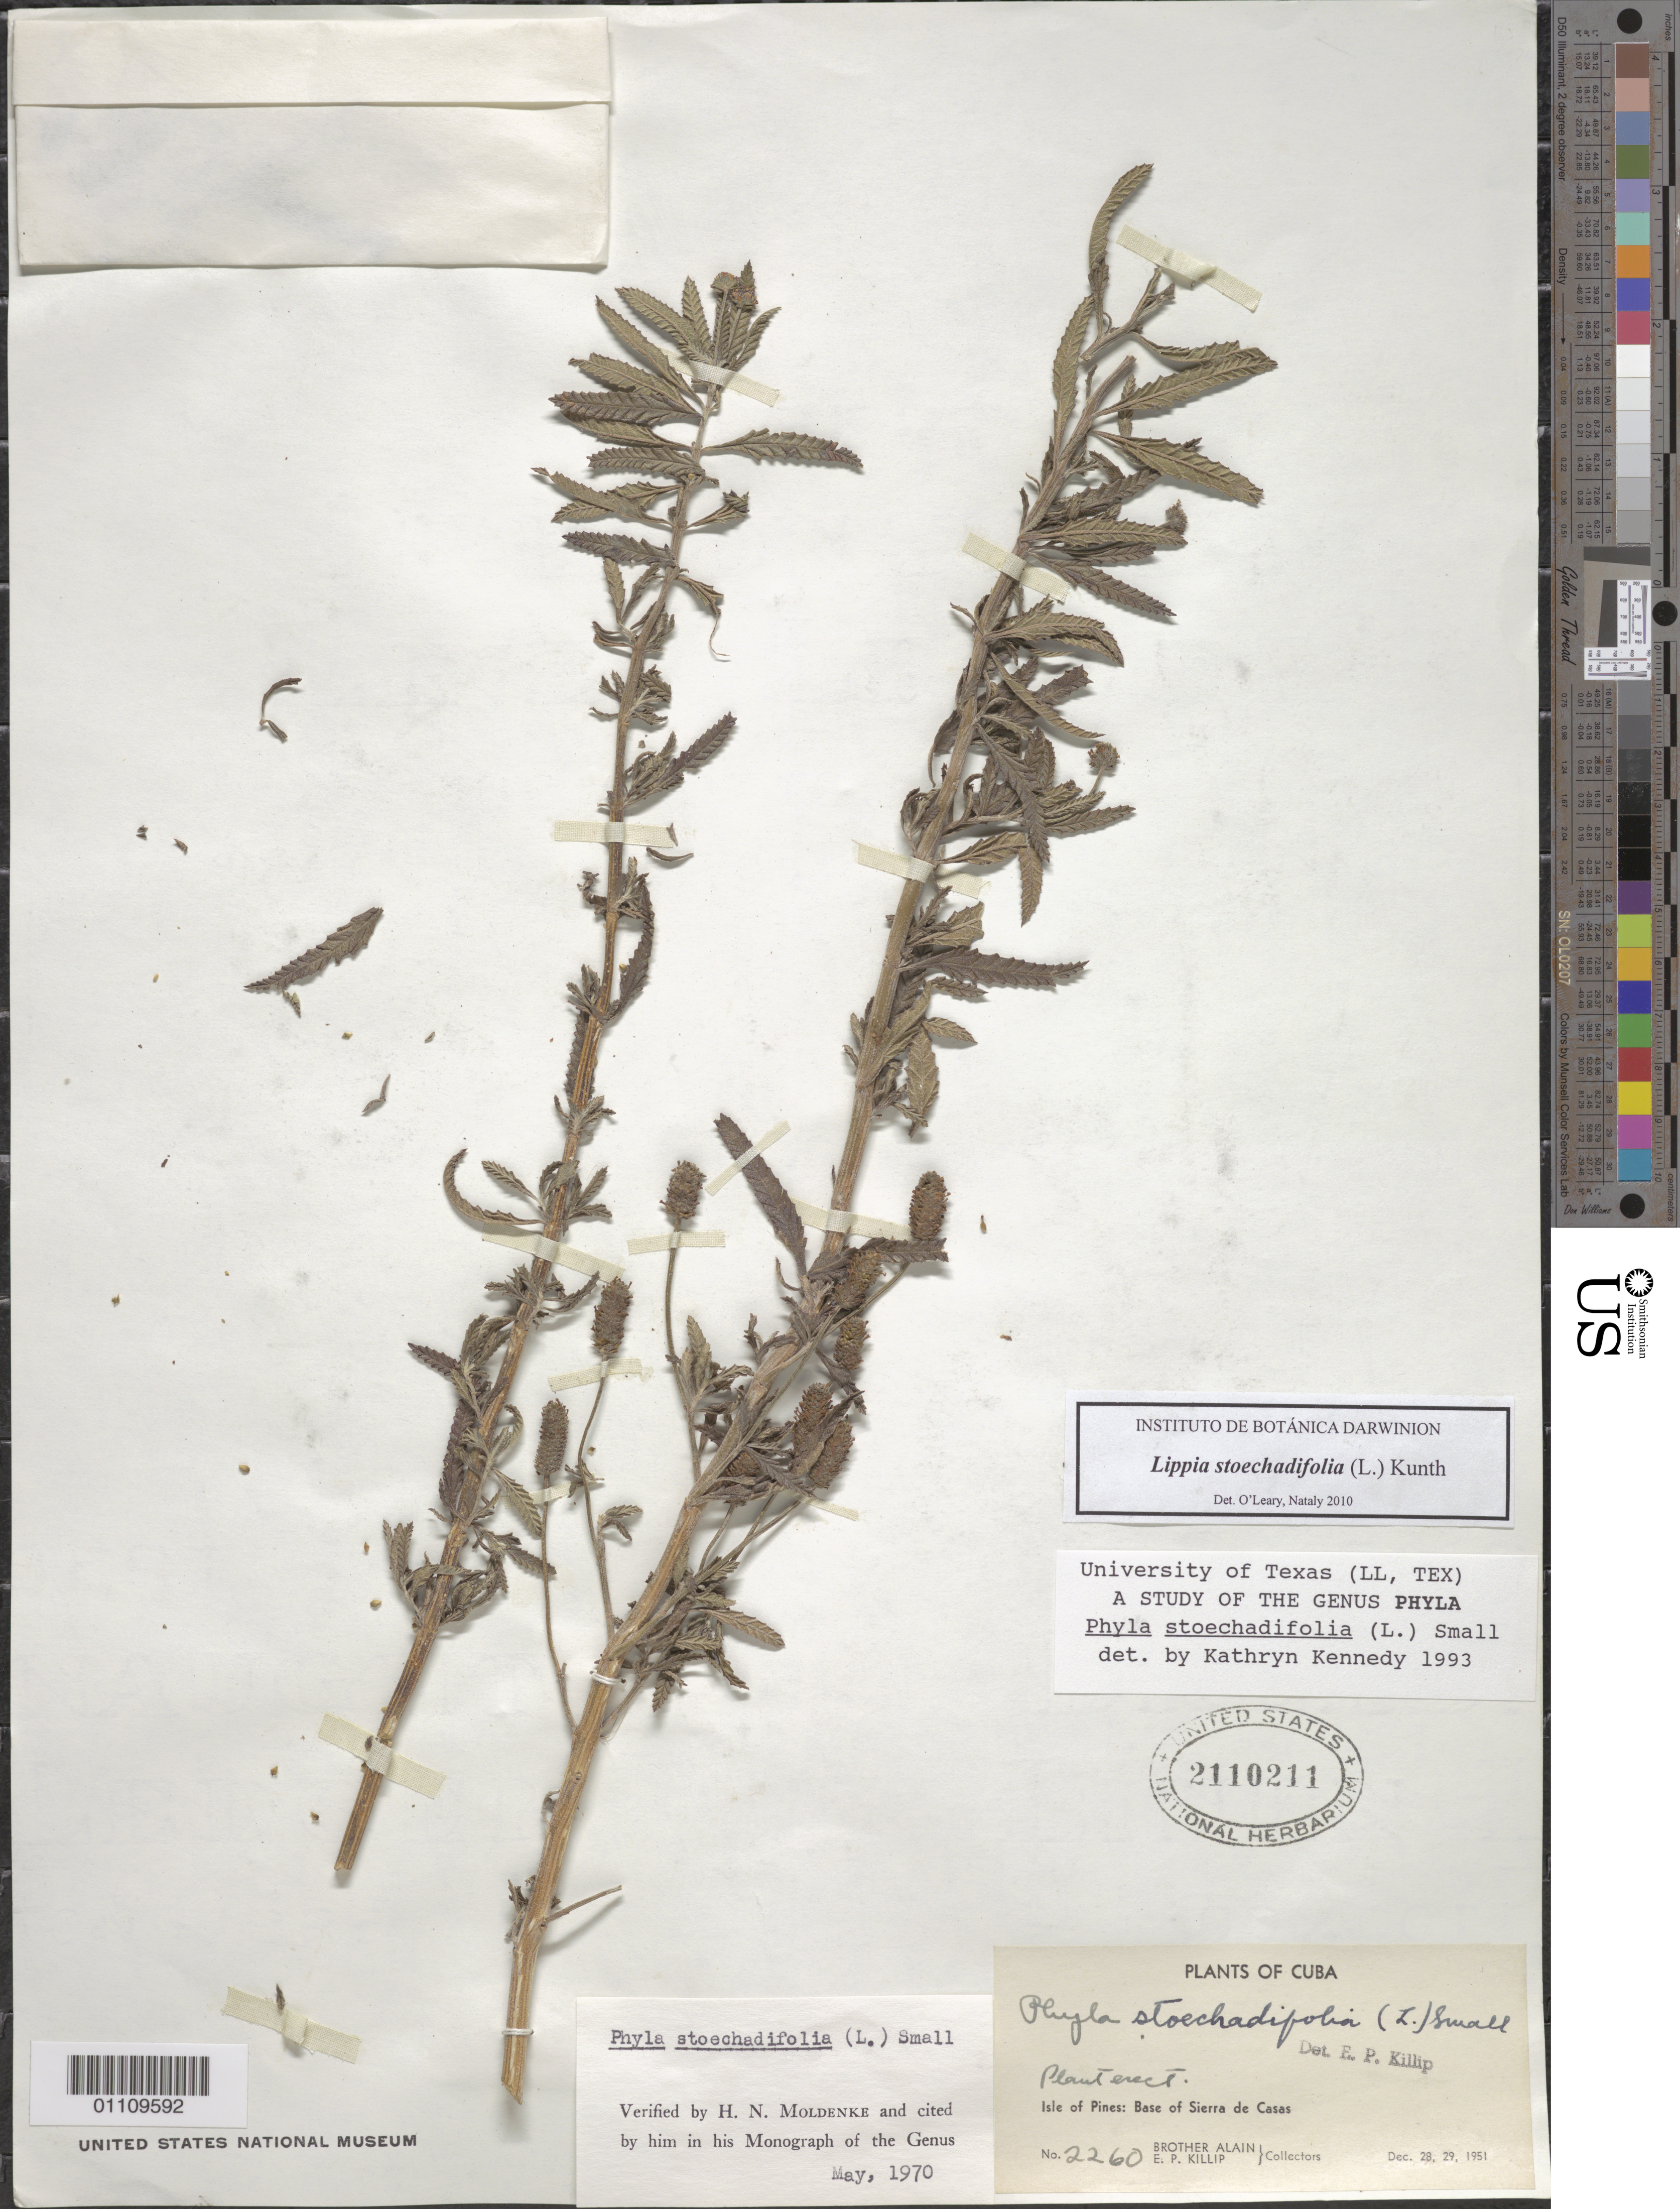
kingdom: Plantae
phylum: Tracheophyta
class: Magnoliopsida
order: Lamiales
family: Verbenaceae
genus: Lippia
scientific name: Lippia stoechadifolia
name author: (L.) Kunth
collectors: A. H. Liogier & E. P. Killip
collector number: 2260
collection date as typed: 28 Dec 1951 and 29 Dec 1951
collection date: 1951-12-28,1951-12-29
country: Cuba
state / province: Isla de La Juventud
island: Isla de la Juventud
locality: Sierra de Casas, at base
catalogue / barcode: US 2110211